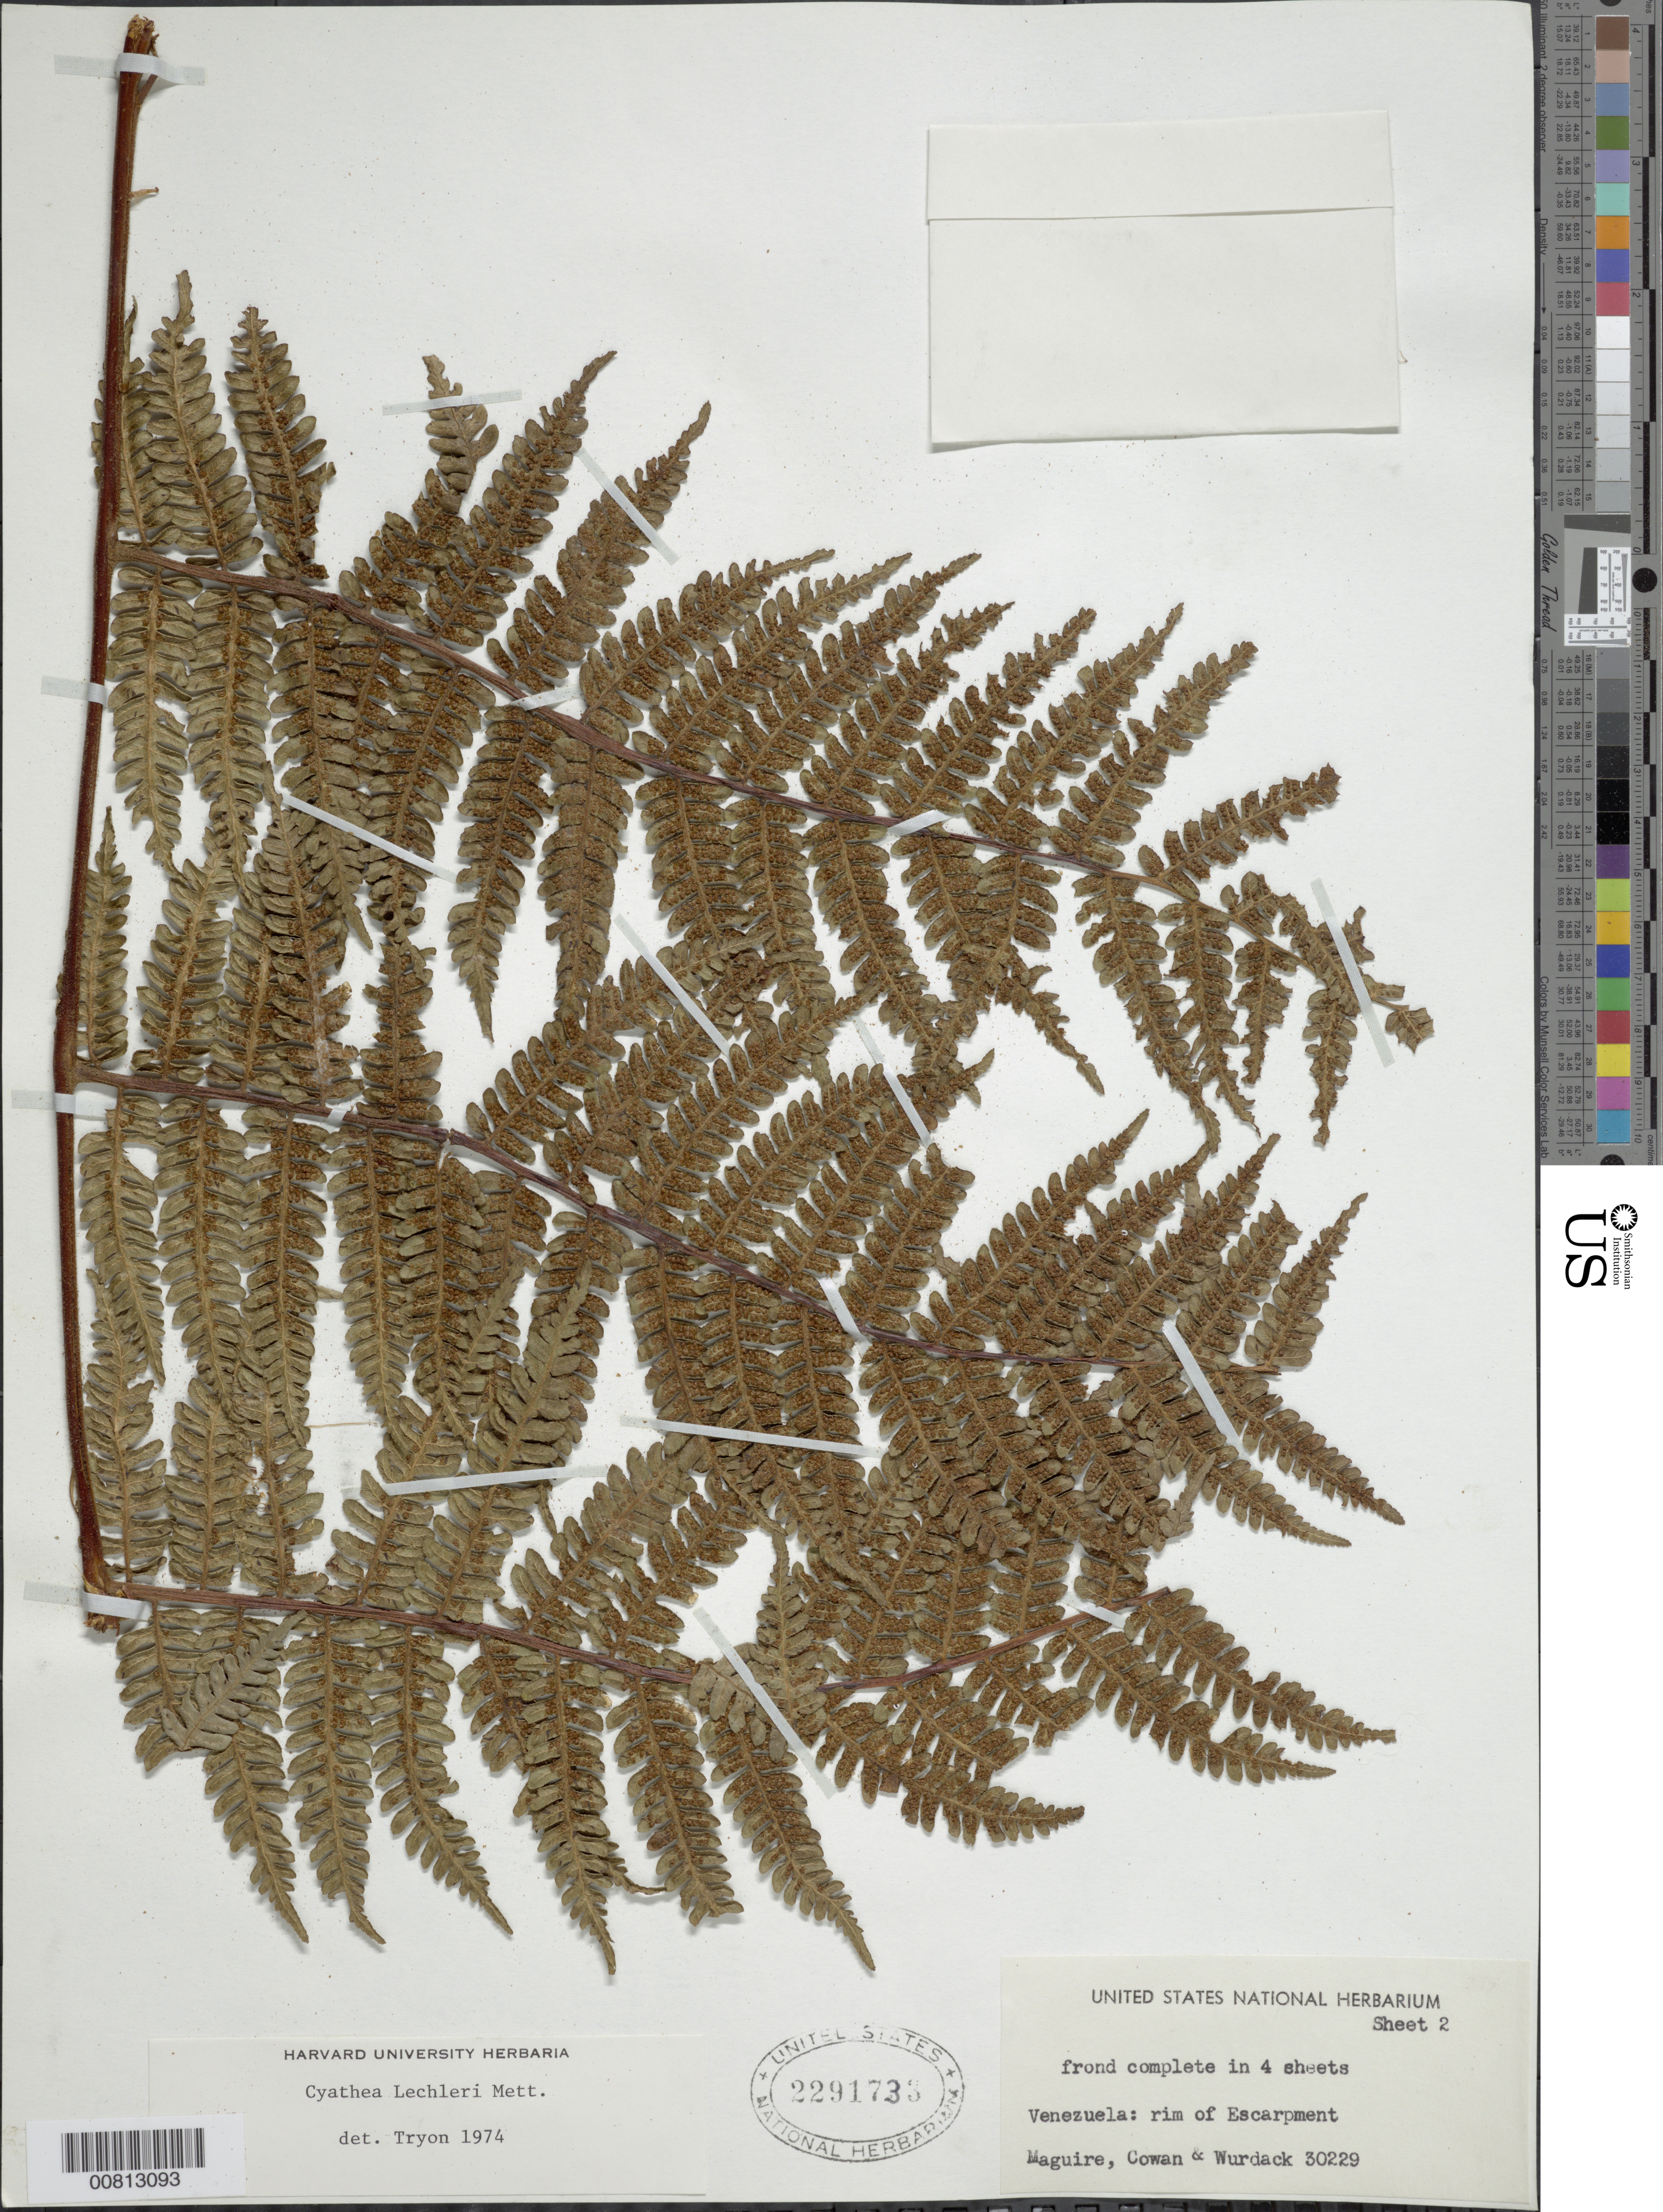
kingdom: Plantae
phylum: Tracheophyta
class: Polypodiopsida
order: Cyatheales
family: Cyatheaceae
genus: Cyathea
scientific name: Cyathea lechleri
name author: Mett.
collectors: Maguire, --, Cowan & -- Wurdack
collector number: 30229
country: Venezuela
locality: Rim of Escarpment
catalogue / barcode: US 2291738